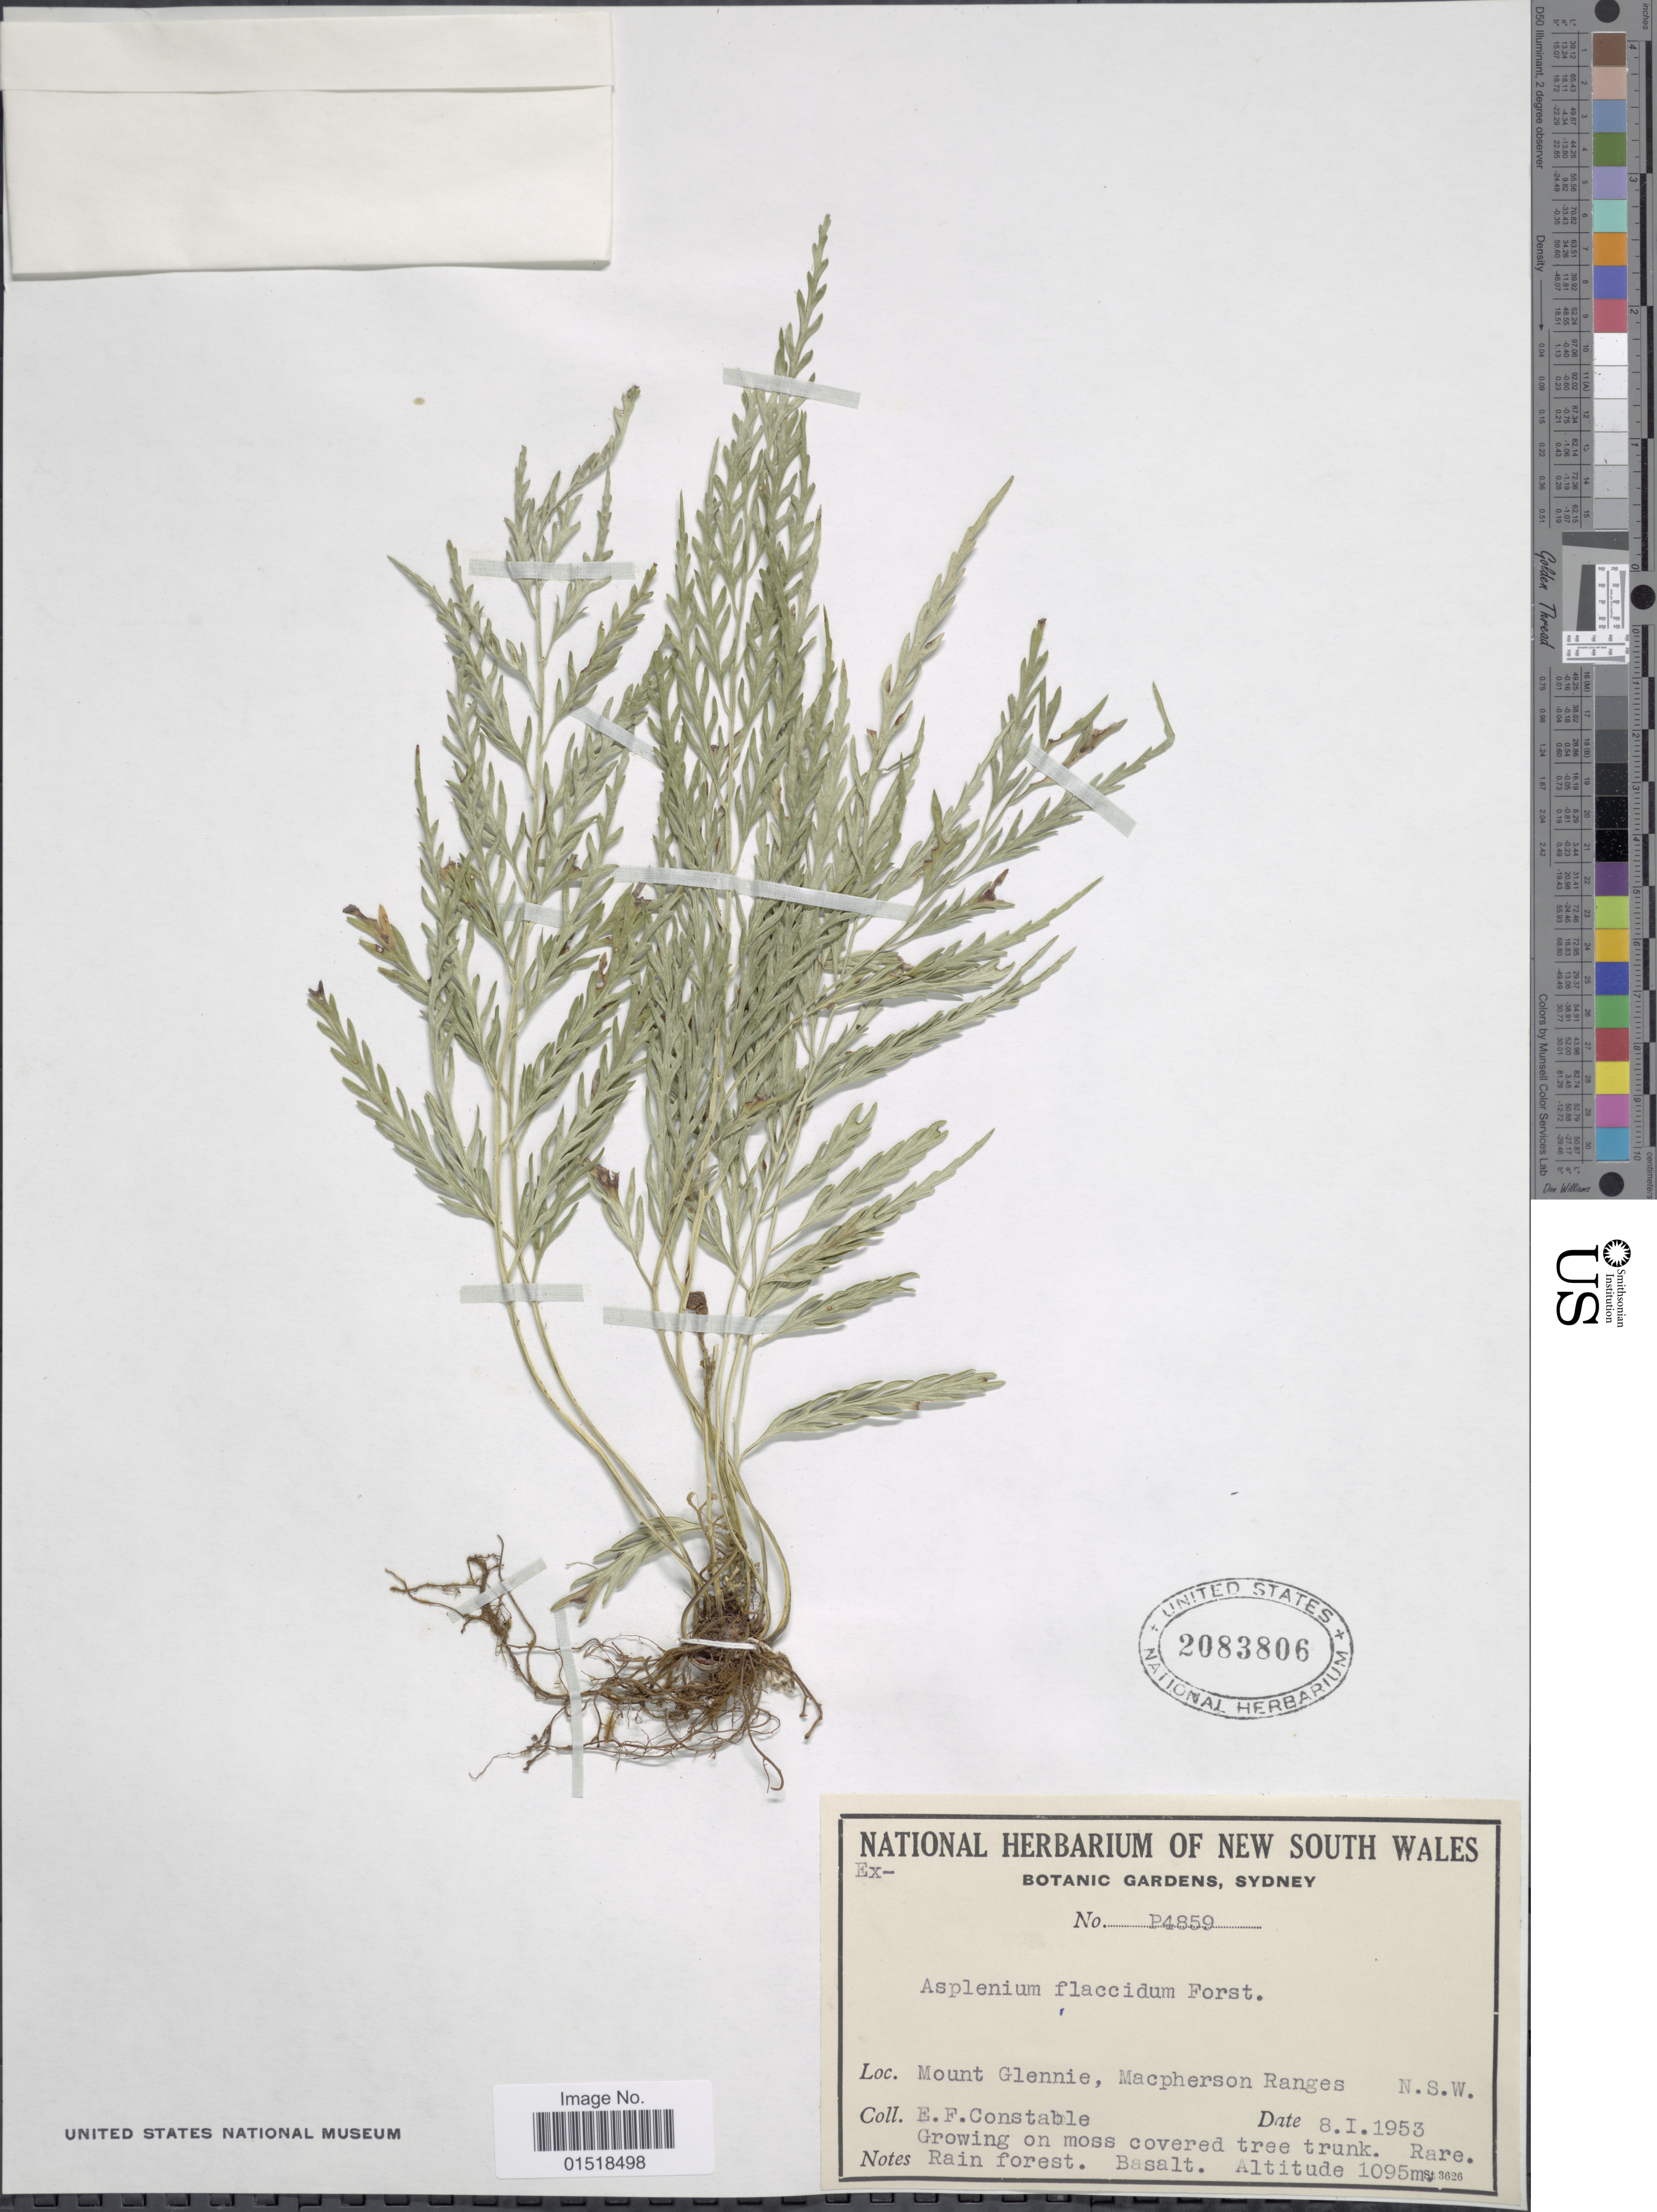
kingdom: Plantae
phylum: Tracheophyta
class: Polypodiopsida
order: Polypodiales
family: Aspleniaceae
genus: Asplenium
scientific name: Asplenium flaccidum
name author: Bonap.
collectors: E. F. Constable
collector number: P4859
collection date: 1953-01-08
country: Australia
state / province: New South Wales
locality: Mount Glennie, Macpherson Ranges.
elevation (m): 1095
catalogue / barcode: US 2083806